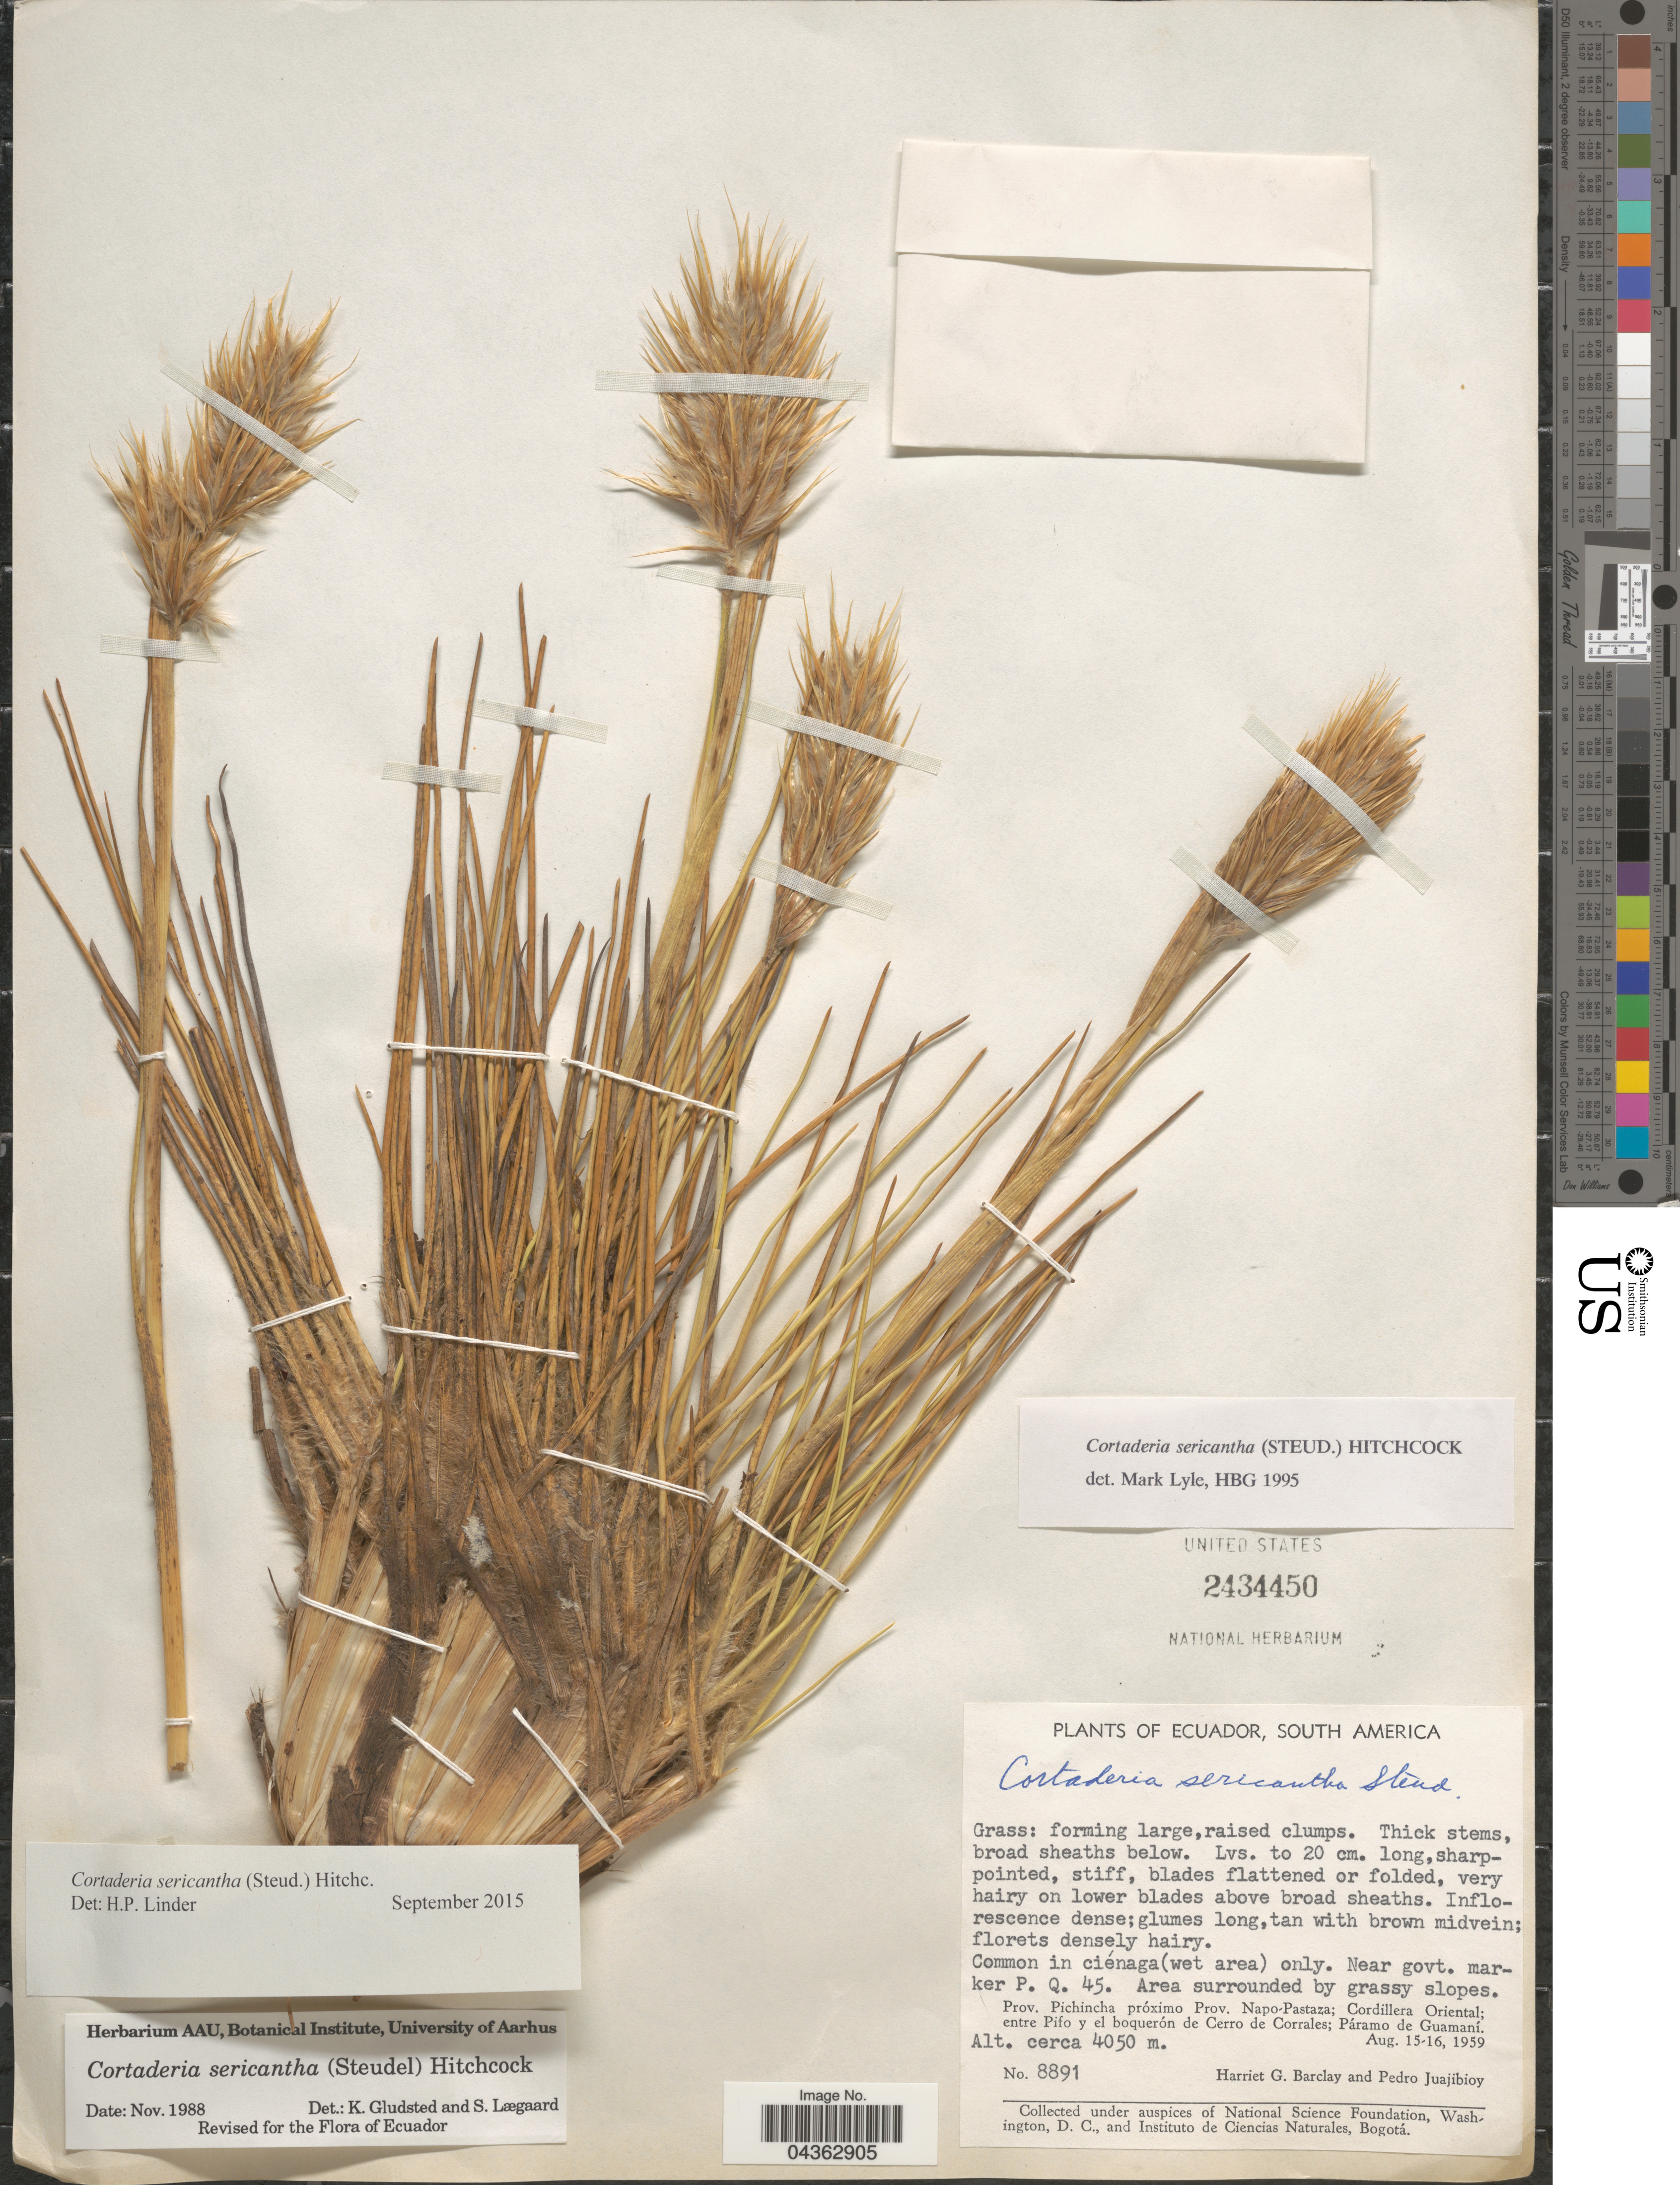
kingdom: Plantae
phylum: Tracheophyta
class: Liliopsida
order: Poales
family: Poaceae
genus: Cortaderia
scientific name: Cortaderia sericantha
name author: (Steud.) Hitchc.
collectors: H. G. Barclay & P. Juajibioy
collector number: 8891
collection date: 1959-08-15/1959-08-16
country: Ecuador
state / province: Pichincha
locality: Near govt. marker P.Q. 45. Próximo Prov. Napo-Pastaza; Cordillera Oriental; entre Pifo y el boquerón de Cerro de Corrales; Páramo de Guamaní.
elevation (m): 4050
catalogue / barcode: US 2434450